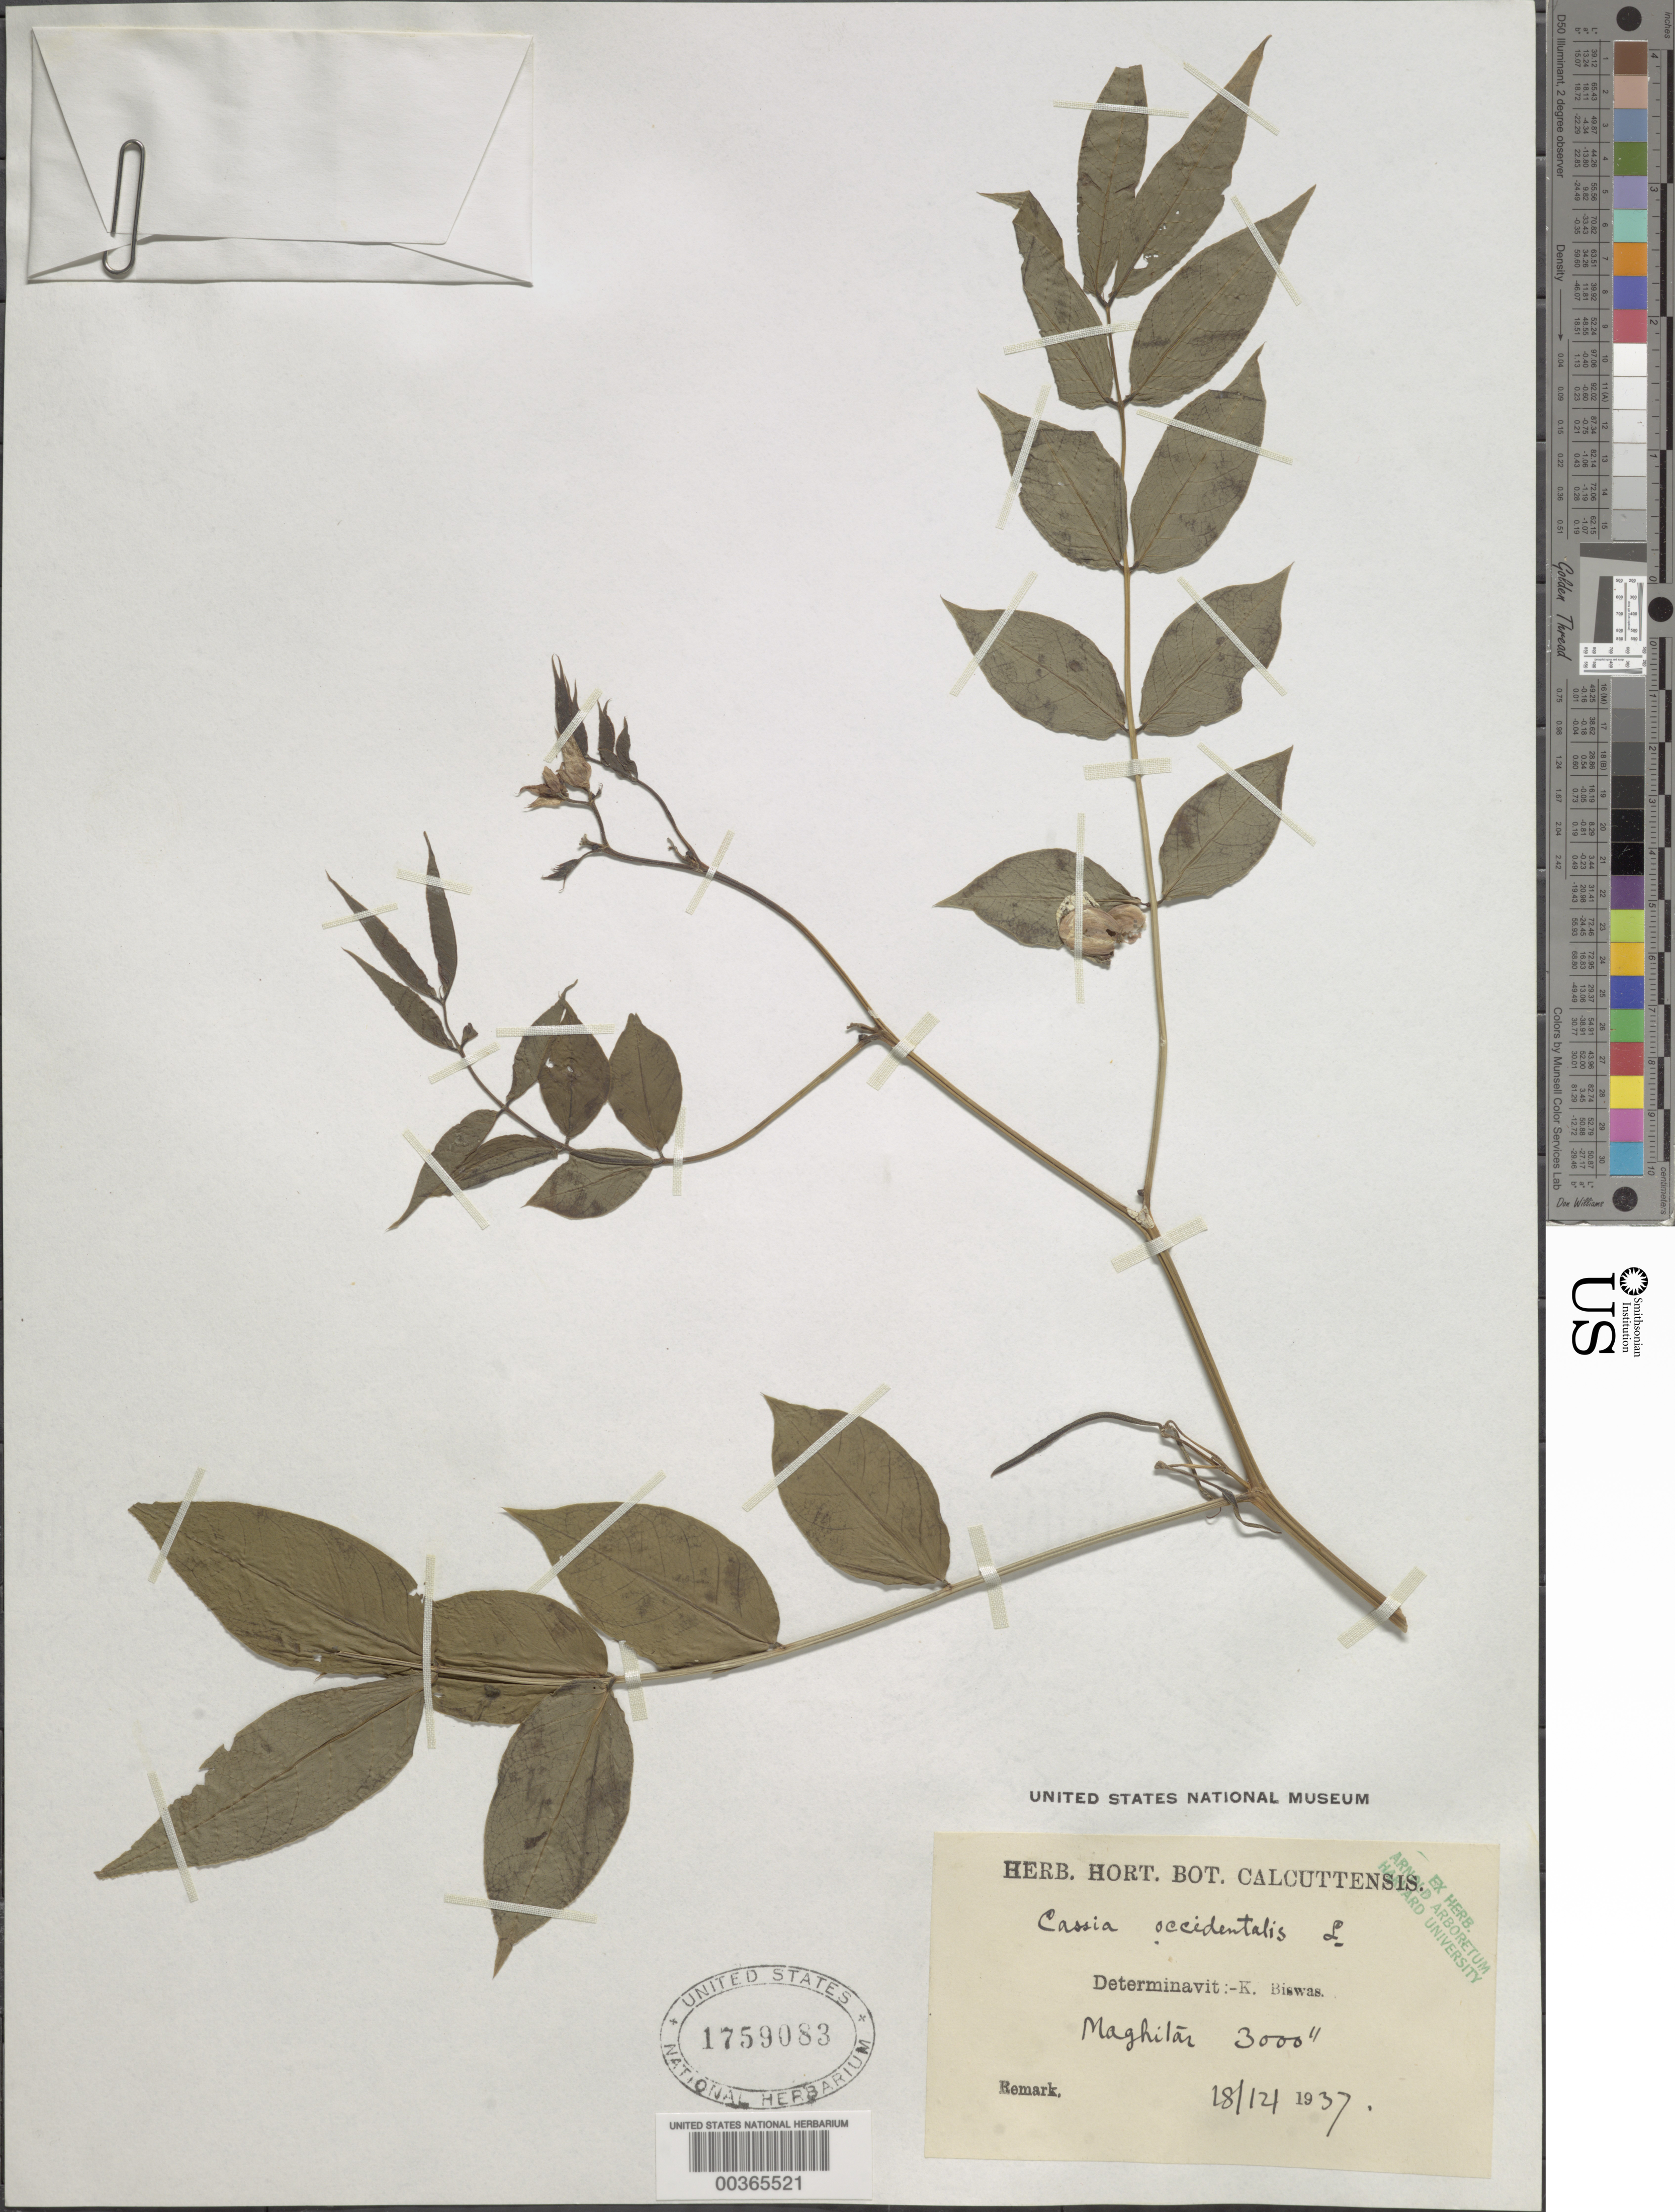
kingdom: Plantae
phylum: Tracheophyta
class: Magnoliopsida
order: Fabales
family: Fabaceae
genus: Senna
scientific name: Senna occidentalis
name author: (L.) Link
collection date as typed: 18 Dec 1937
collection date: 1937-12-18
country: India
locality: Maghilar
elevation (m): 914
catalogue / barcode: US 1759083